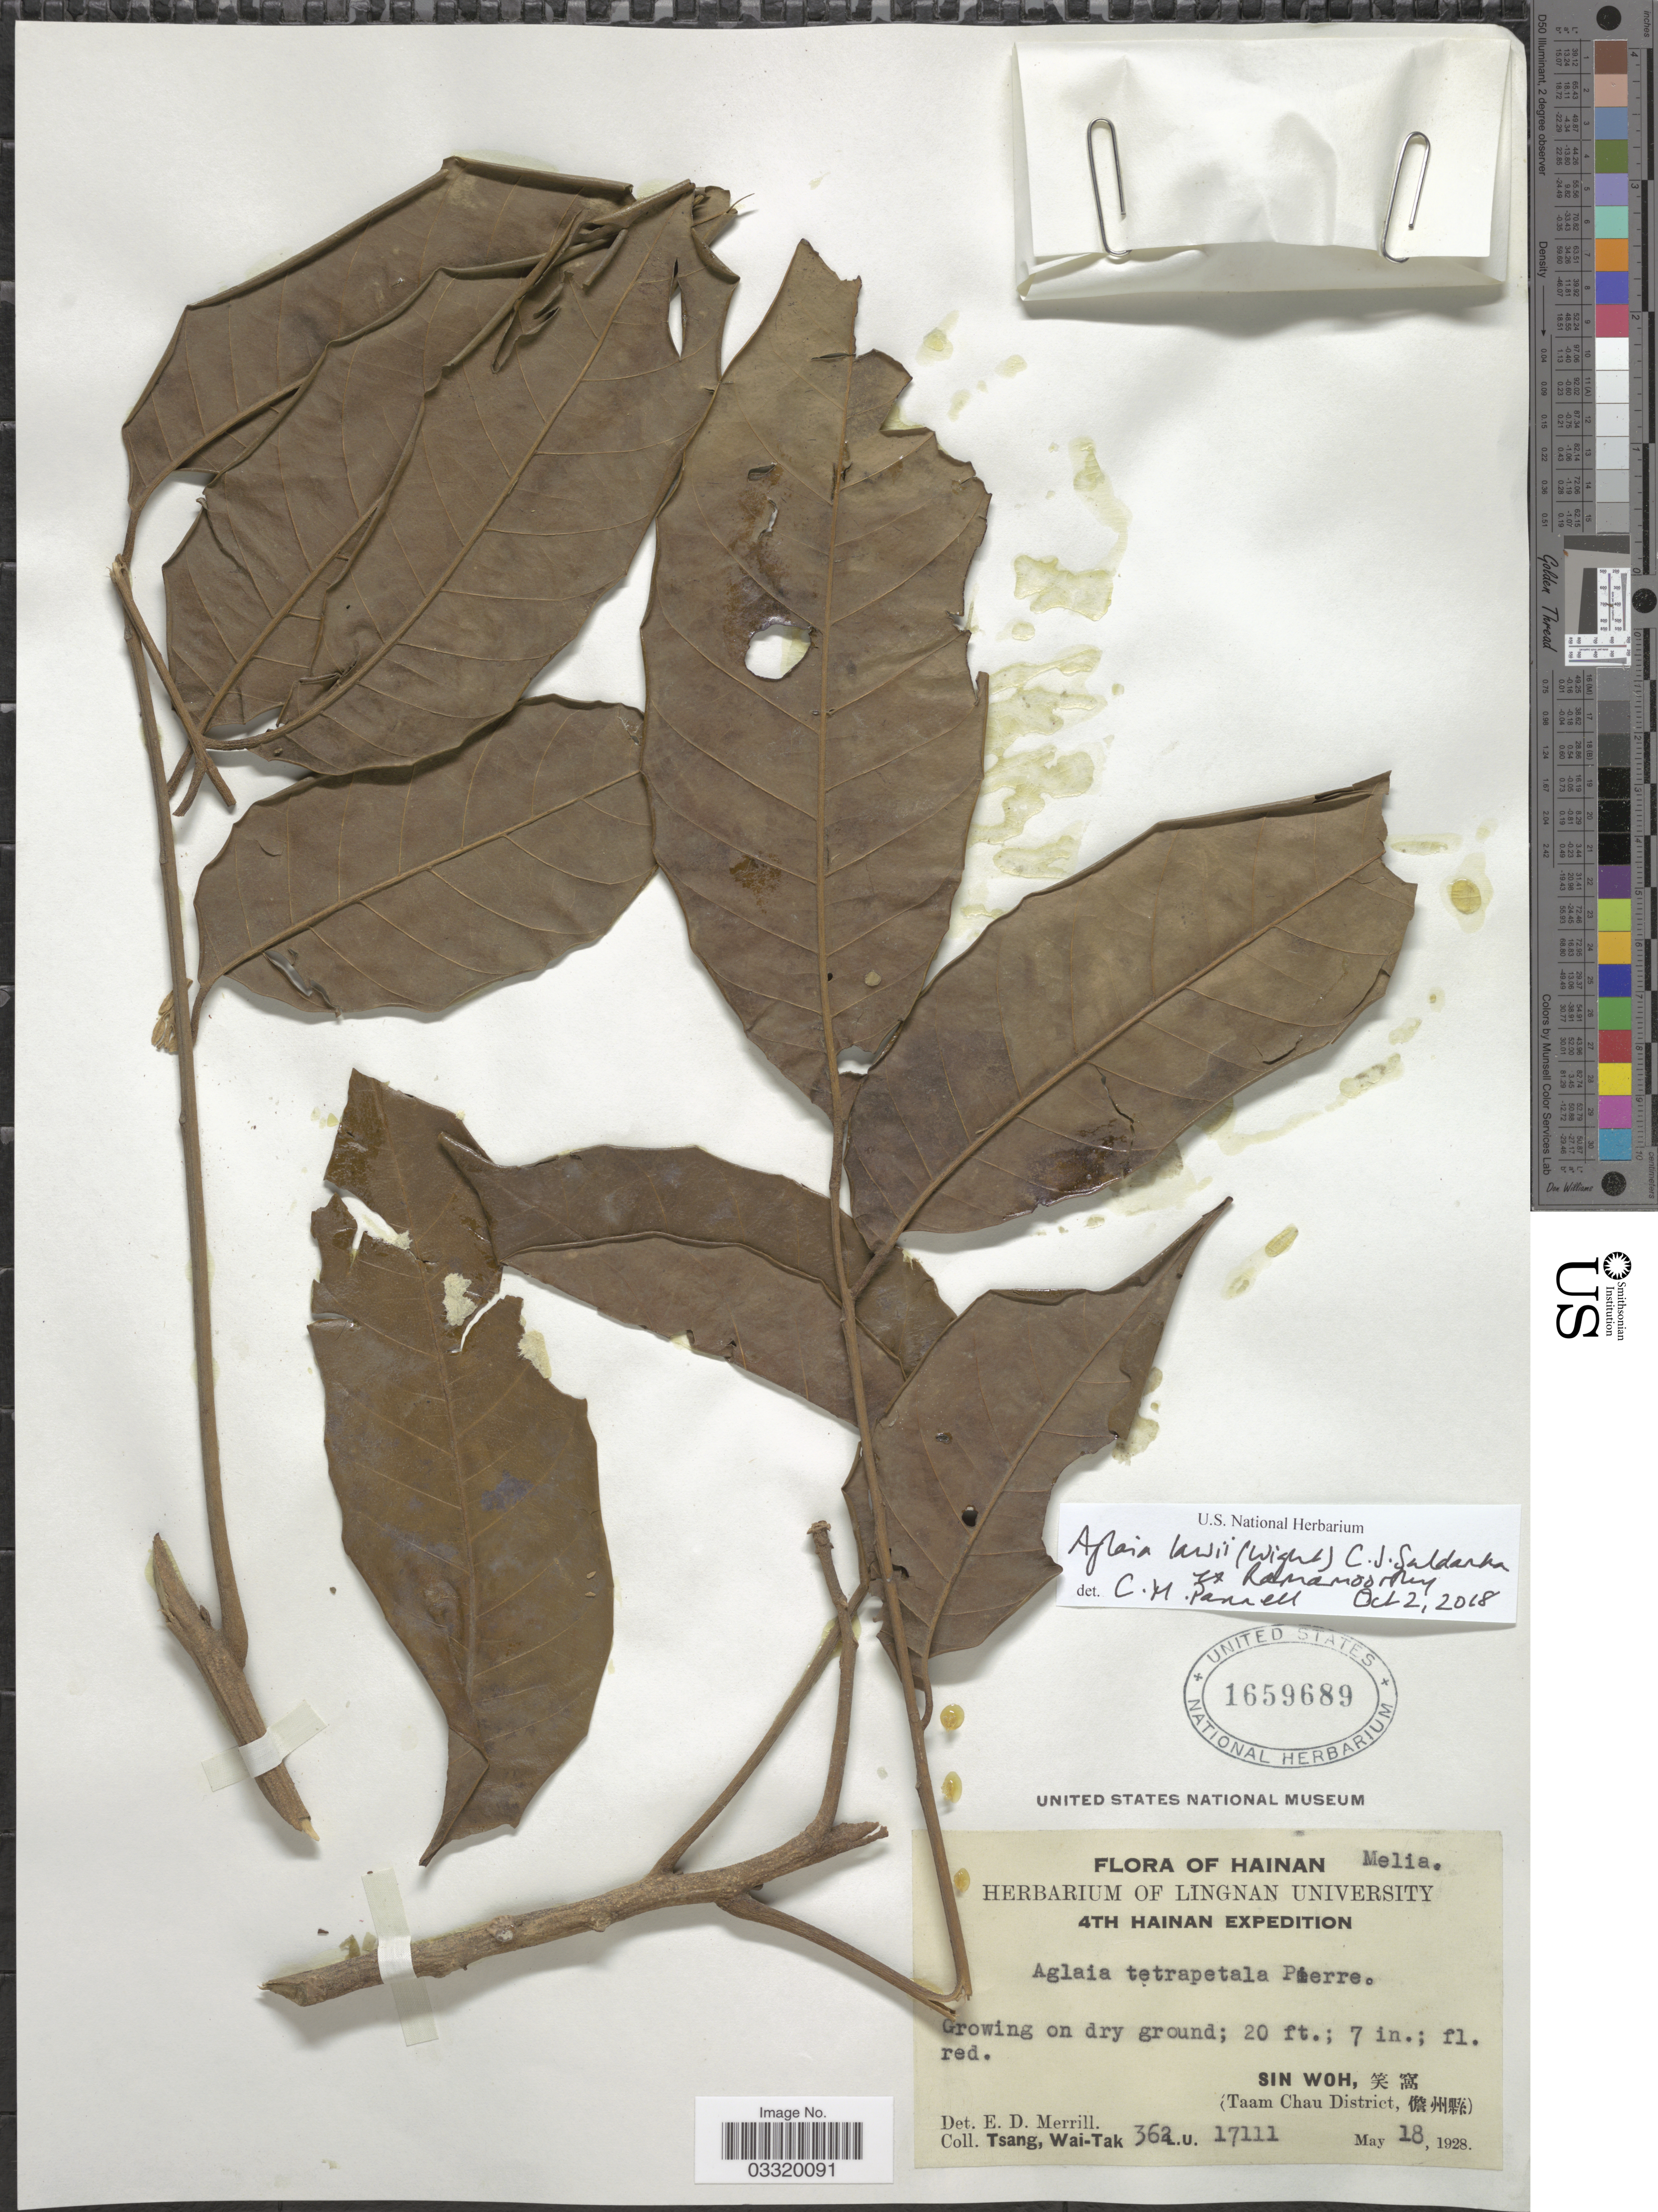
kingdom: Plantae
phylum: Tracheophyta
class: Magnoliopsida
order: Sapindales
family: Meliaceae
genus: Aglaia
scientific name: Aglaia lawii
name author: (Wight) C.J. Saldanha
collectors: W. T. Tsang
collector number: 362 L.U. 17111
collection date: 1928-05-18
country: China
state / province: Hainan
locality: Sin Woh, X. (Taam Chau District, X).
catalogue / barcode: US 1659689